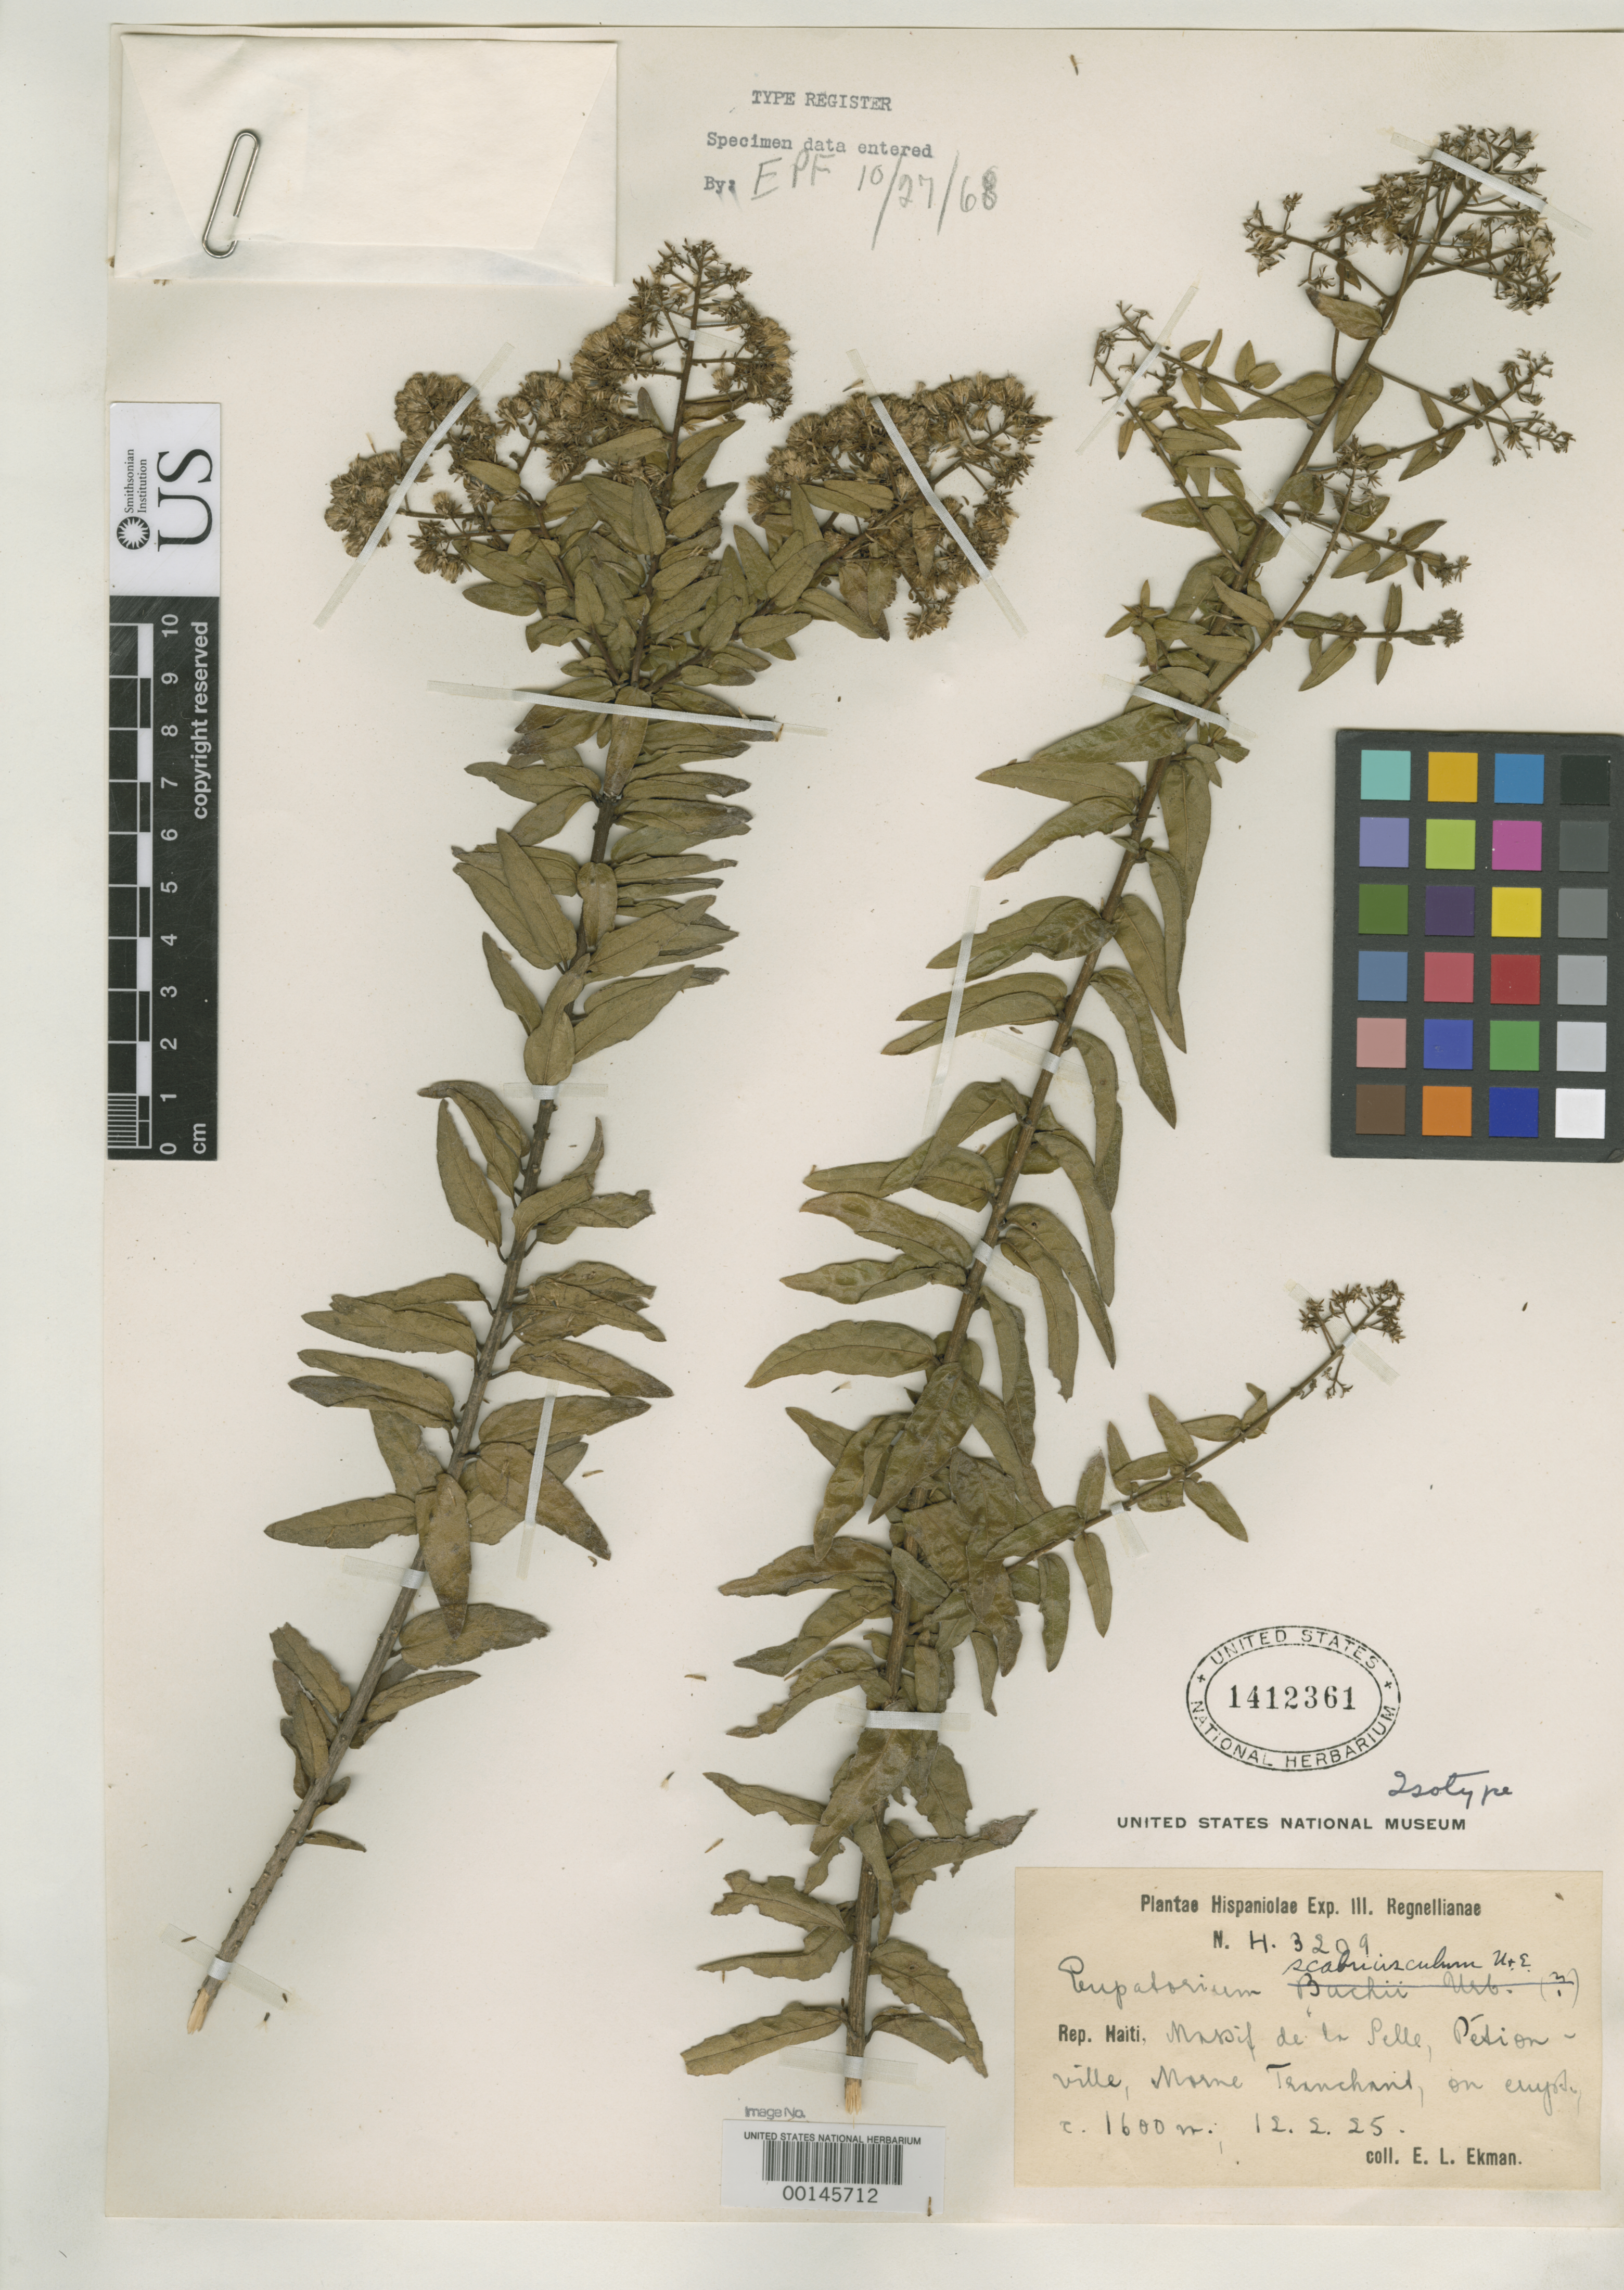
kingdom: Plantae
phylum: Tracheophyta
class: Magnoliopsida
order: Asterales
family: Asteraceae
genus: Eupatorium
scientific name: Eupatorium scabriusculum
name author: Urb. & Ekman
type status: Isotype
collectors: E. L. Ekman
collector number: H 3209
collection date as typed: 12 Feb 1925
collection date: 1925-02-12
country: Haiti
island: Hispaniola Island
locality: Petionville.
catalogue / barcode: US 1412361